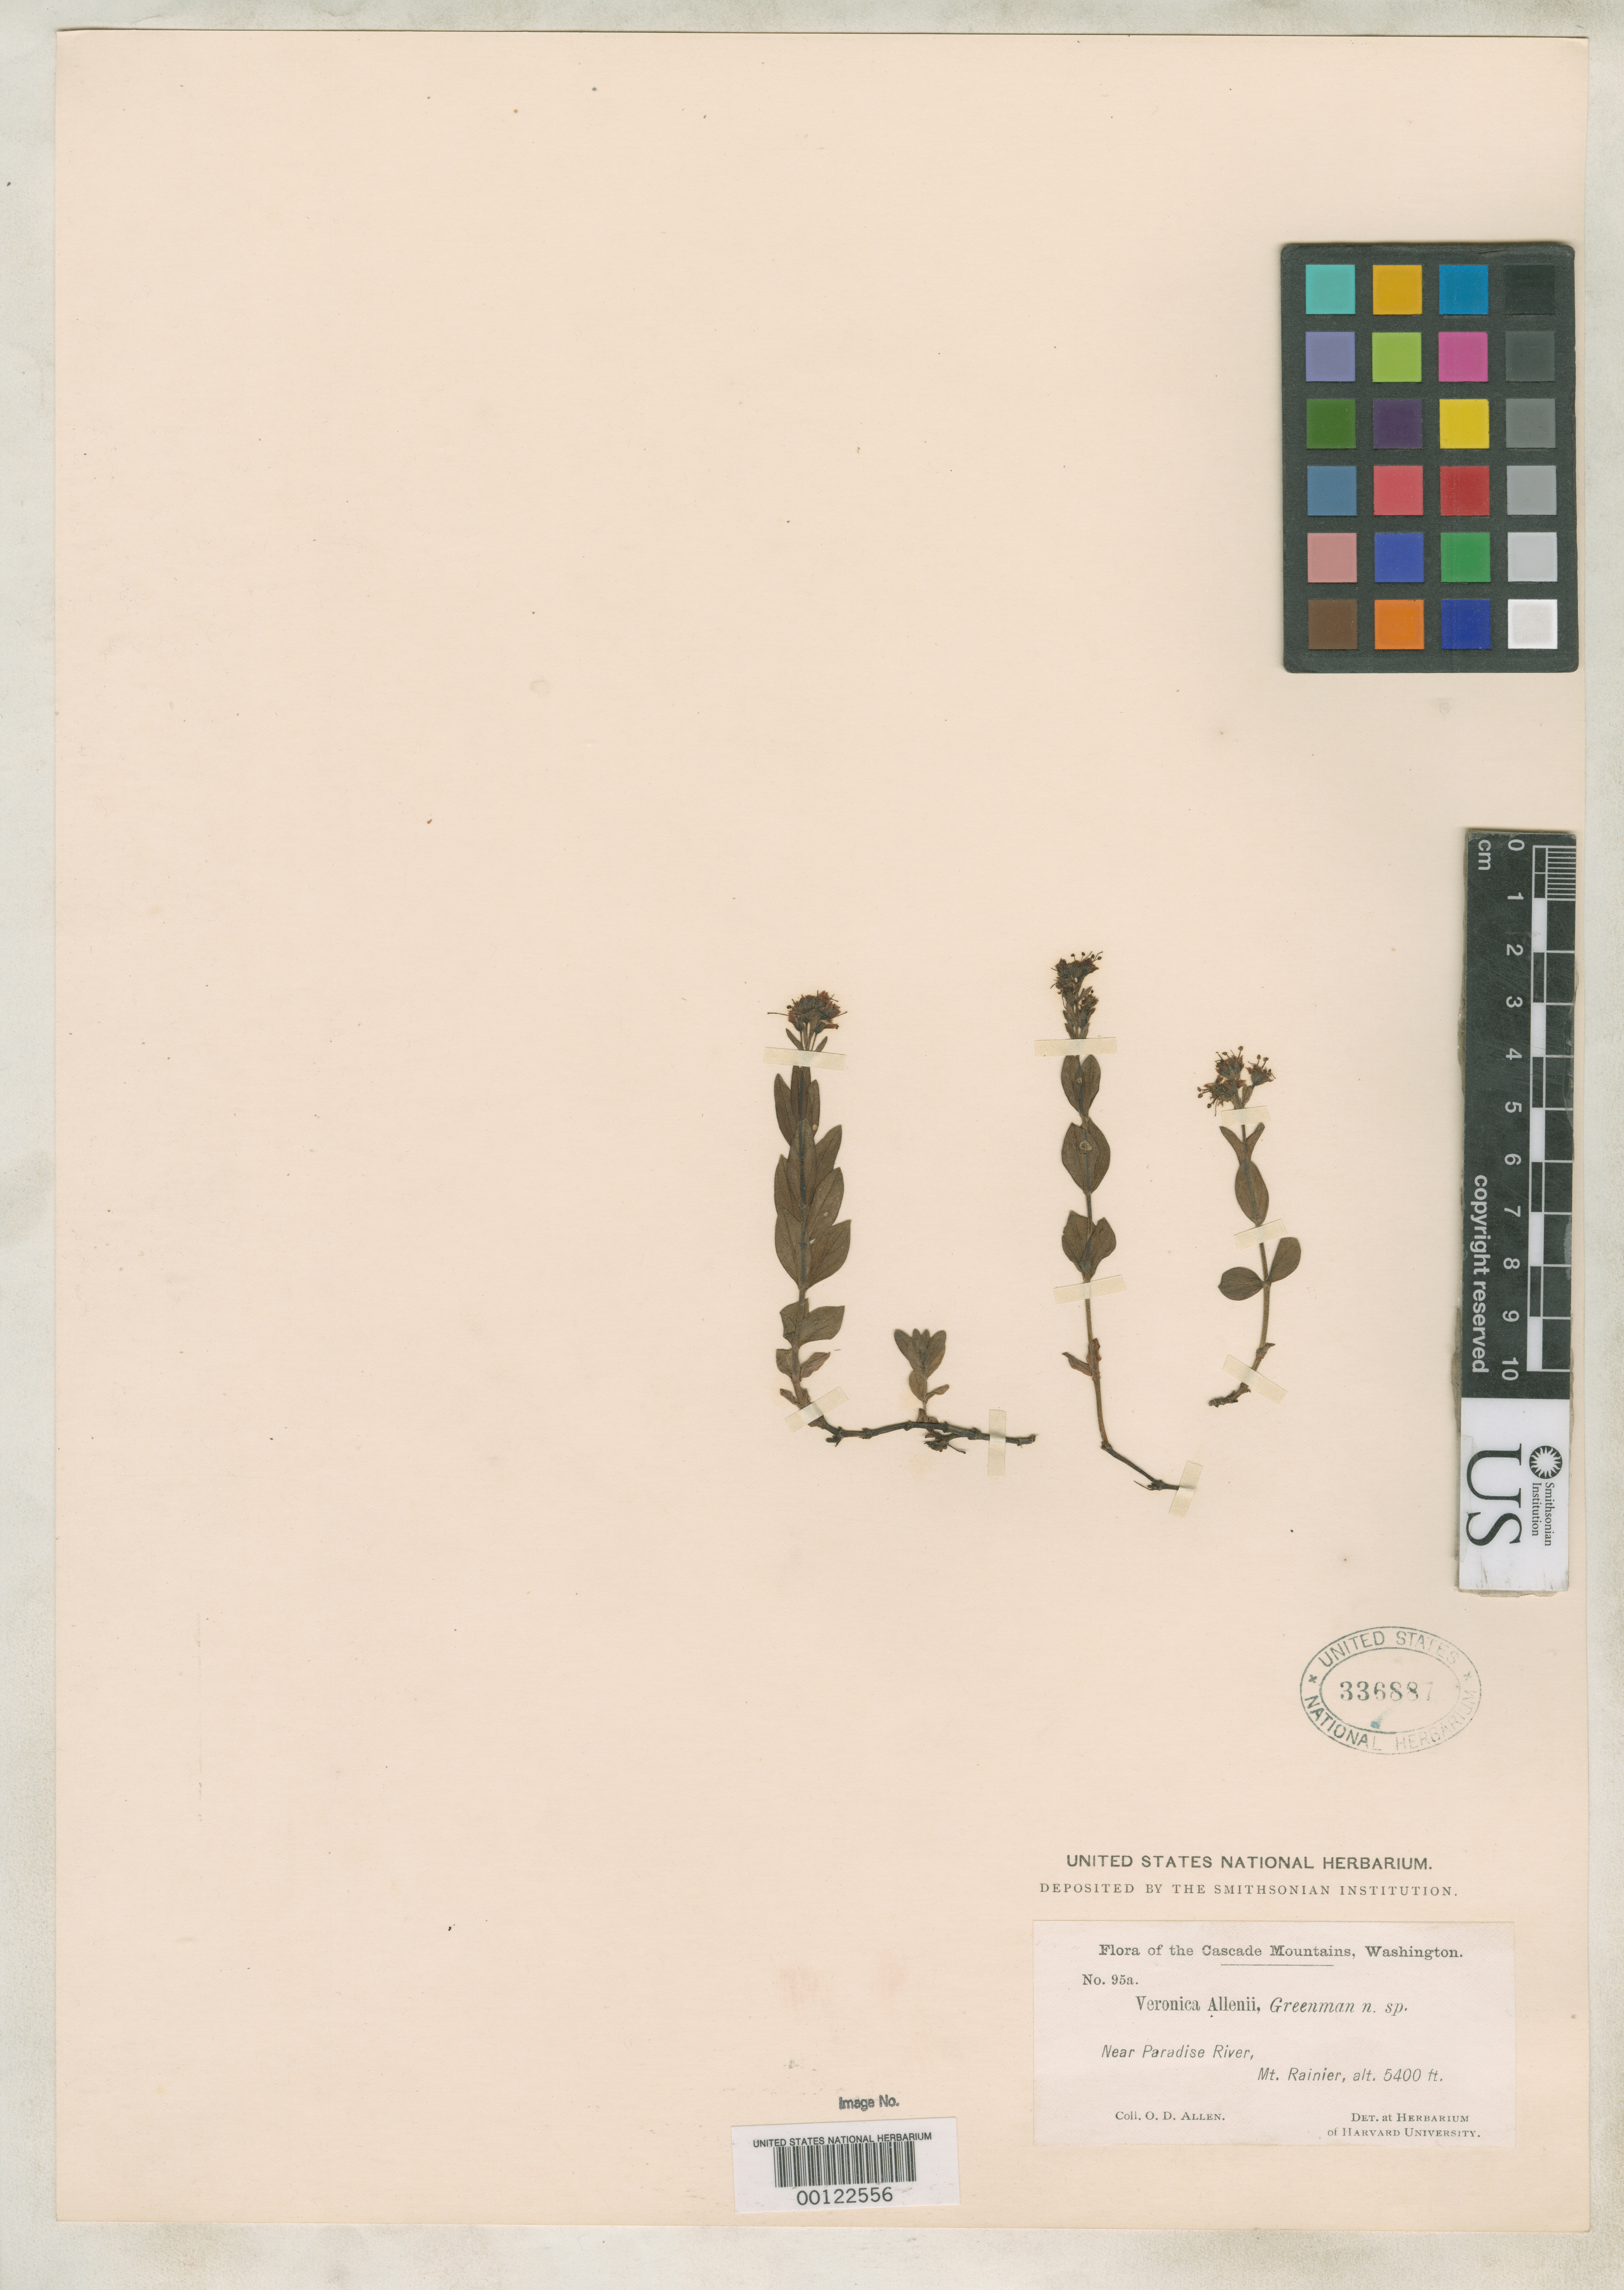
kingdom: Plantae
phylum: Tracheophyta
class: Magnoliopsida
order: Lamiales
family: Plantaginaceae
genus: Veronica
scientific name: Veronica allenii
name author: Greenm.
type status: Isotype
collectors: O. D. Allen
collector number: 95 a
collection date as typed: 20 Aug 1897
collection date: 1897-08-20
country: United States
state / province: Washington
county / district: Pierce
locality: Mt. Rainier, Paradise River.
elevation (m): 1700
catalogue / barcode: US 336887